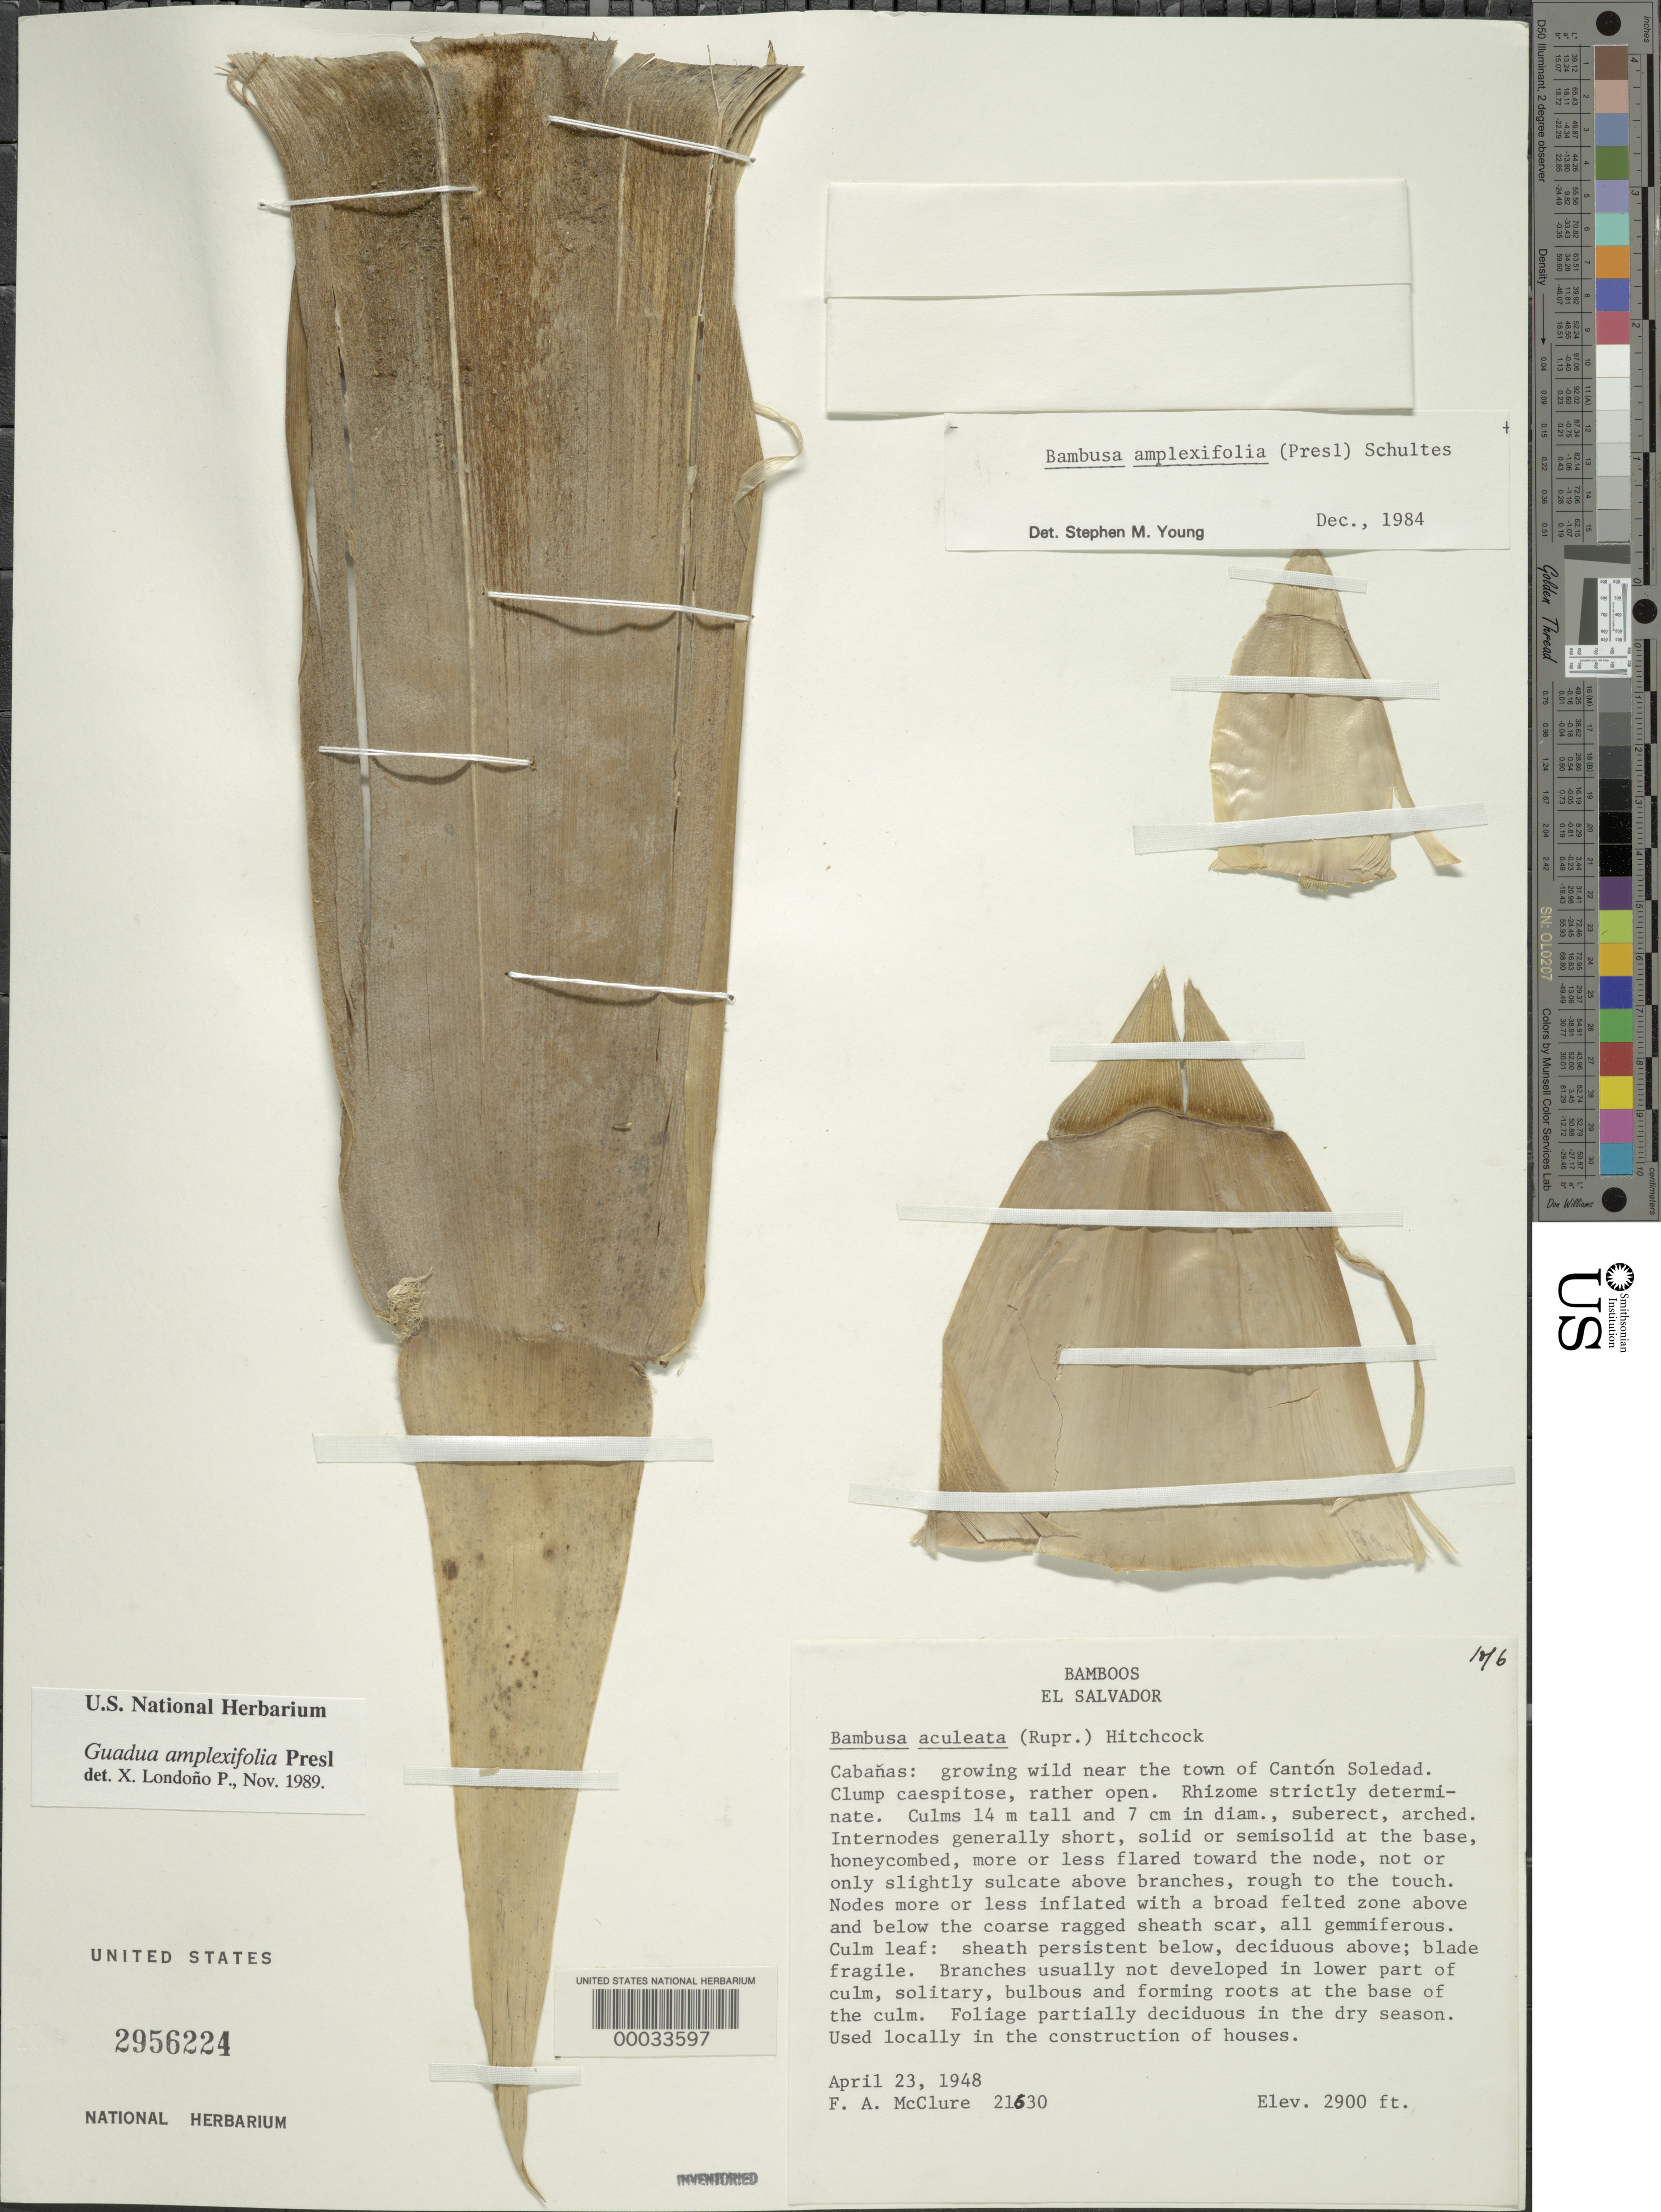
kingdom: Plantae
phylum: Tracheophyta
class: Liliopsida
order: Poales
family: Poaceae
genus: Guadua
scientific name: Guadua amplexifolia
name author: J. Presl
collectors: F. A. McClure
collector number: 21630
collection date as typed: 23 Apr 1948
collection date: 1948-04-23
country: El Salvador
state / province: Cabañas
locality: Canton soledad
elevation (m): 885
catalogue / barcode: US 2956224